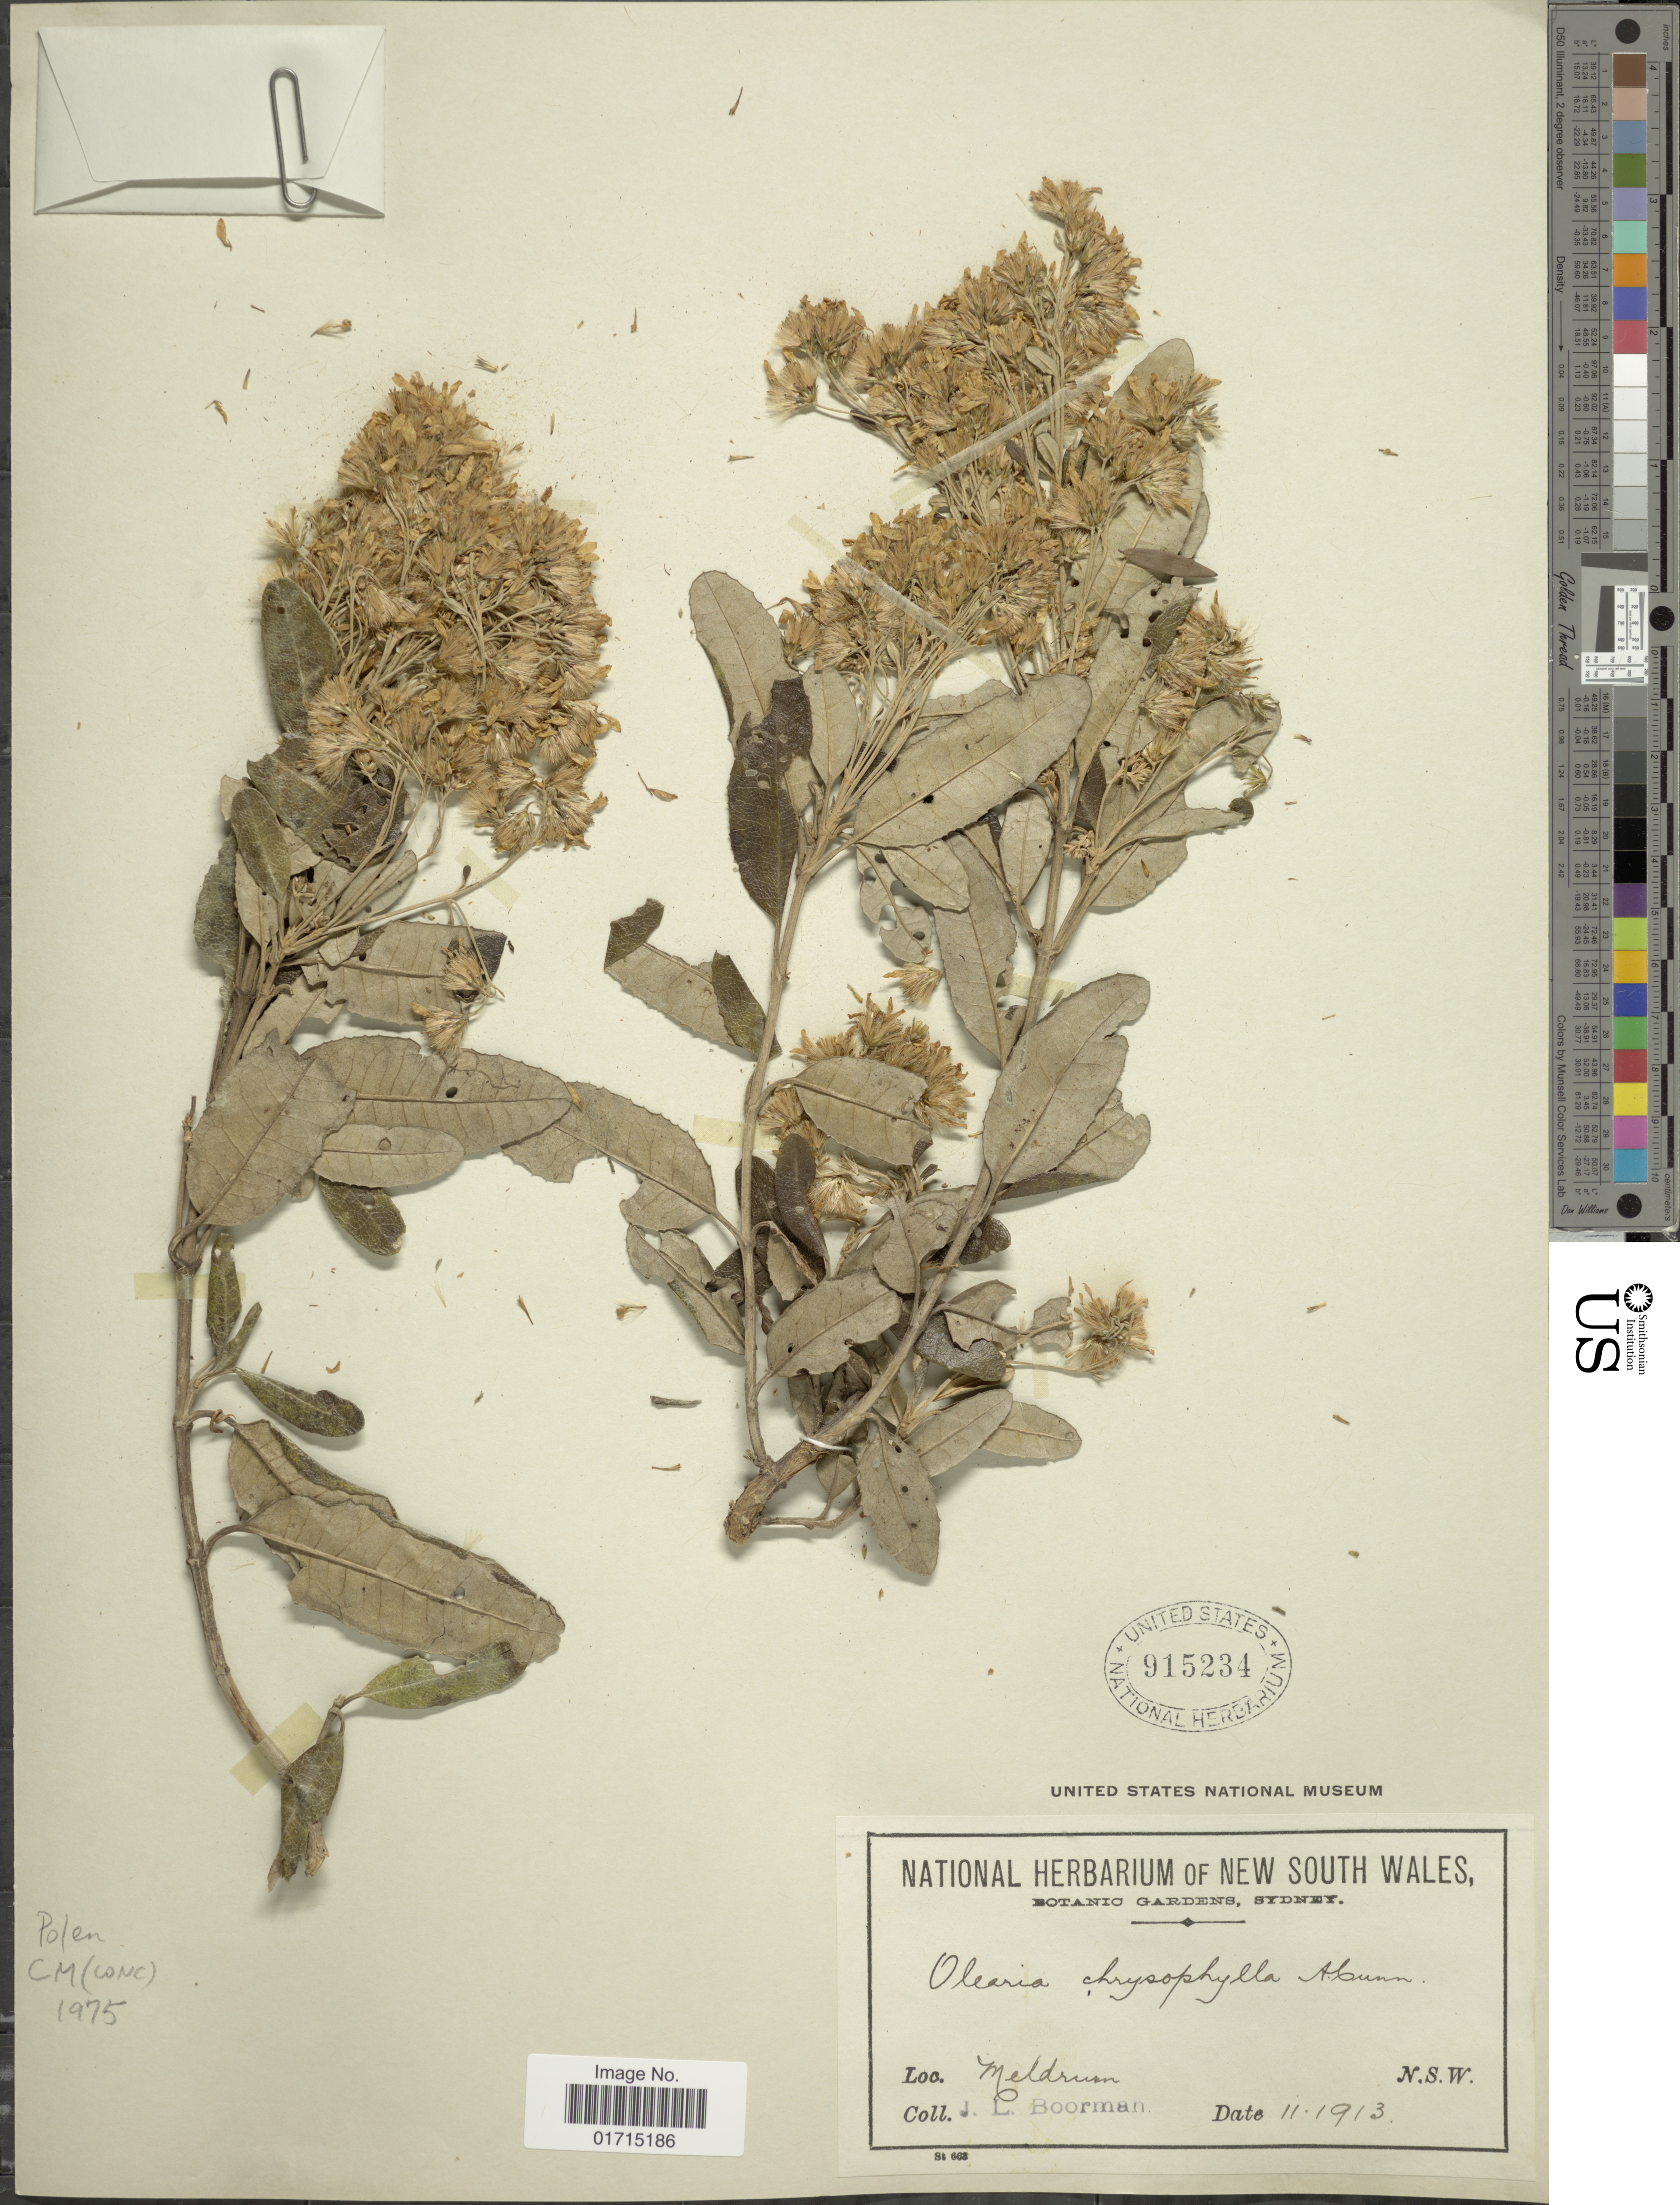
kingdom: Plantae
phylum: Tracheophyta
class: Magnoliopsida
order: Asterales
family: Asteraceae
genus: Olearia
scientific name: Olearia chrysophylla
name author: (DC.) Benth.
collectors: J. Boorman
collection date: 1913-11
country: Australia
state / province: New South Wales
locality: Meldrum.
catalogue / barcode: US 915234